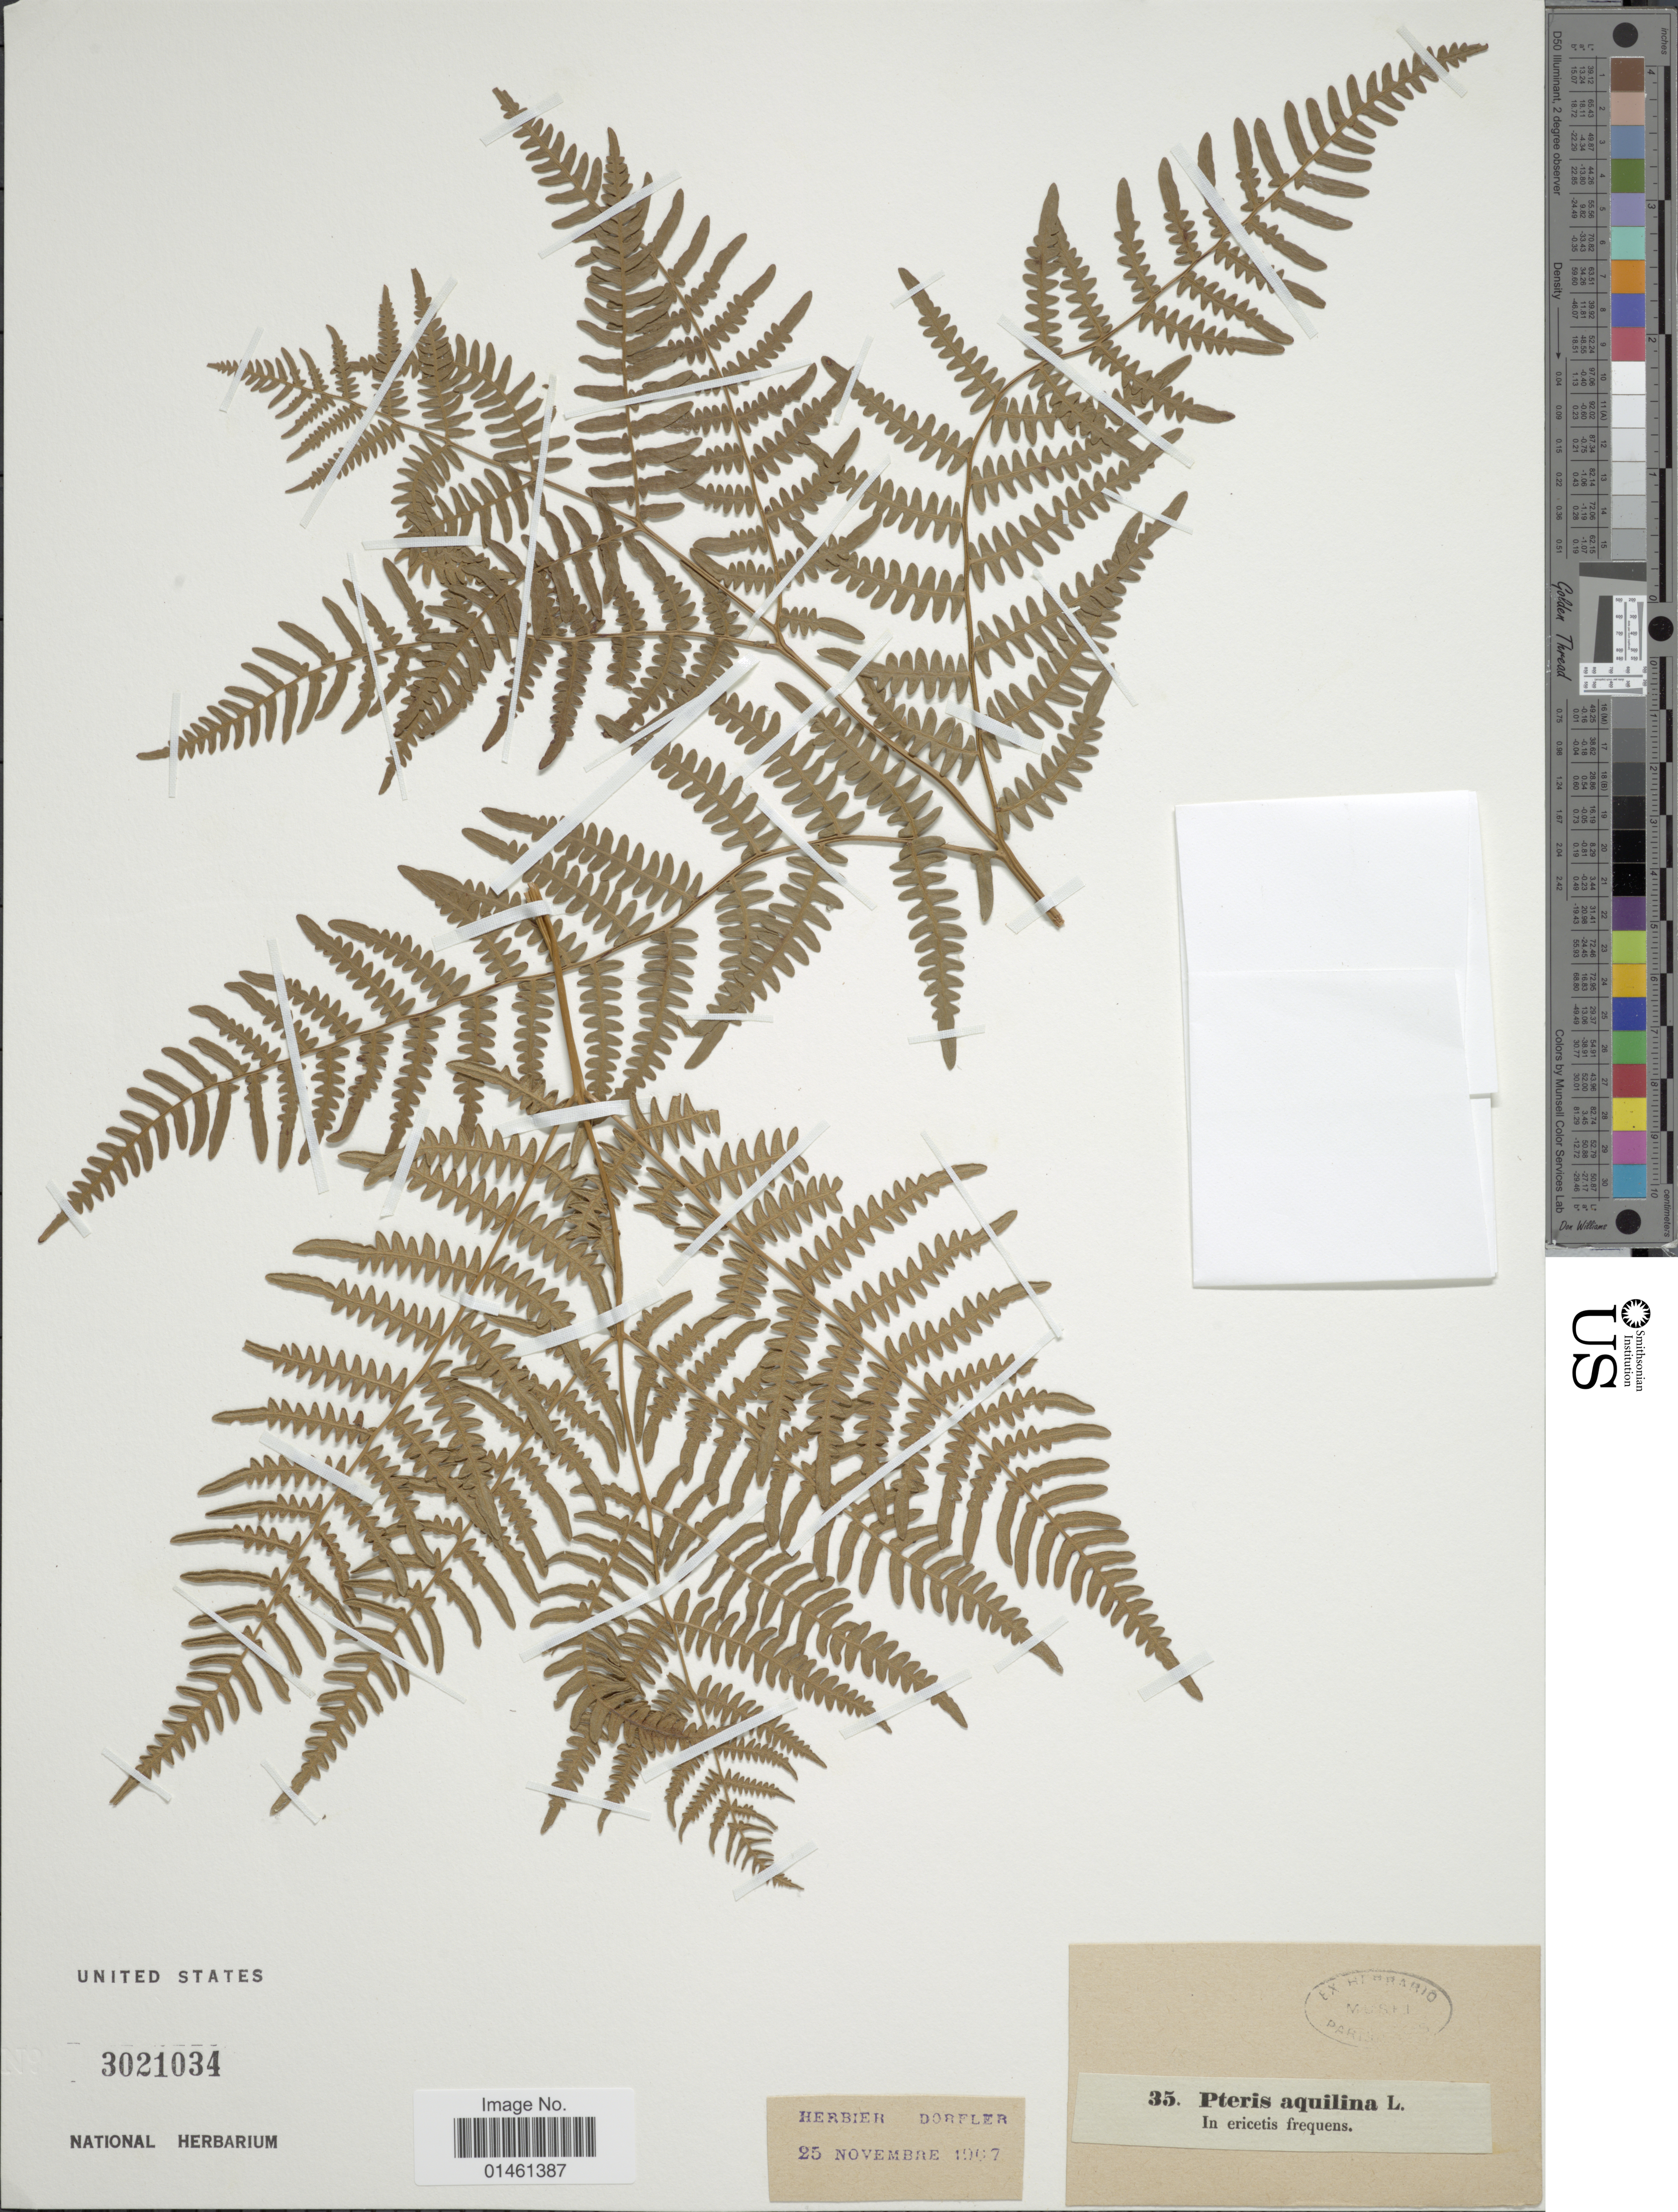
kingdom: Plantae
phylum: Tracheophyta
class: Polypodiopsida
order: Polypodiales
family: Dennstaedtiaceae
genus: Pteridium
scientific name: Pteridium aquilinum var. typicum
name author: R.M. Tryon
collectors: ex herb. Dörfler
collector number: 35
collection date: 1907-11-25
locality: In ericetis frequens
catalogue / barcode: US 3021034